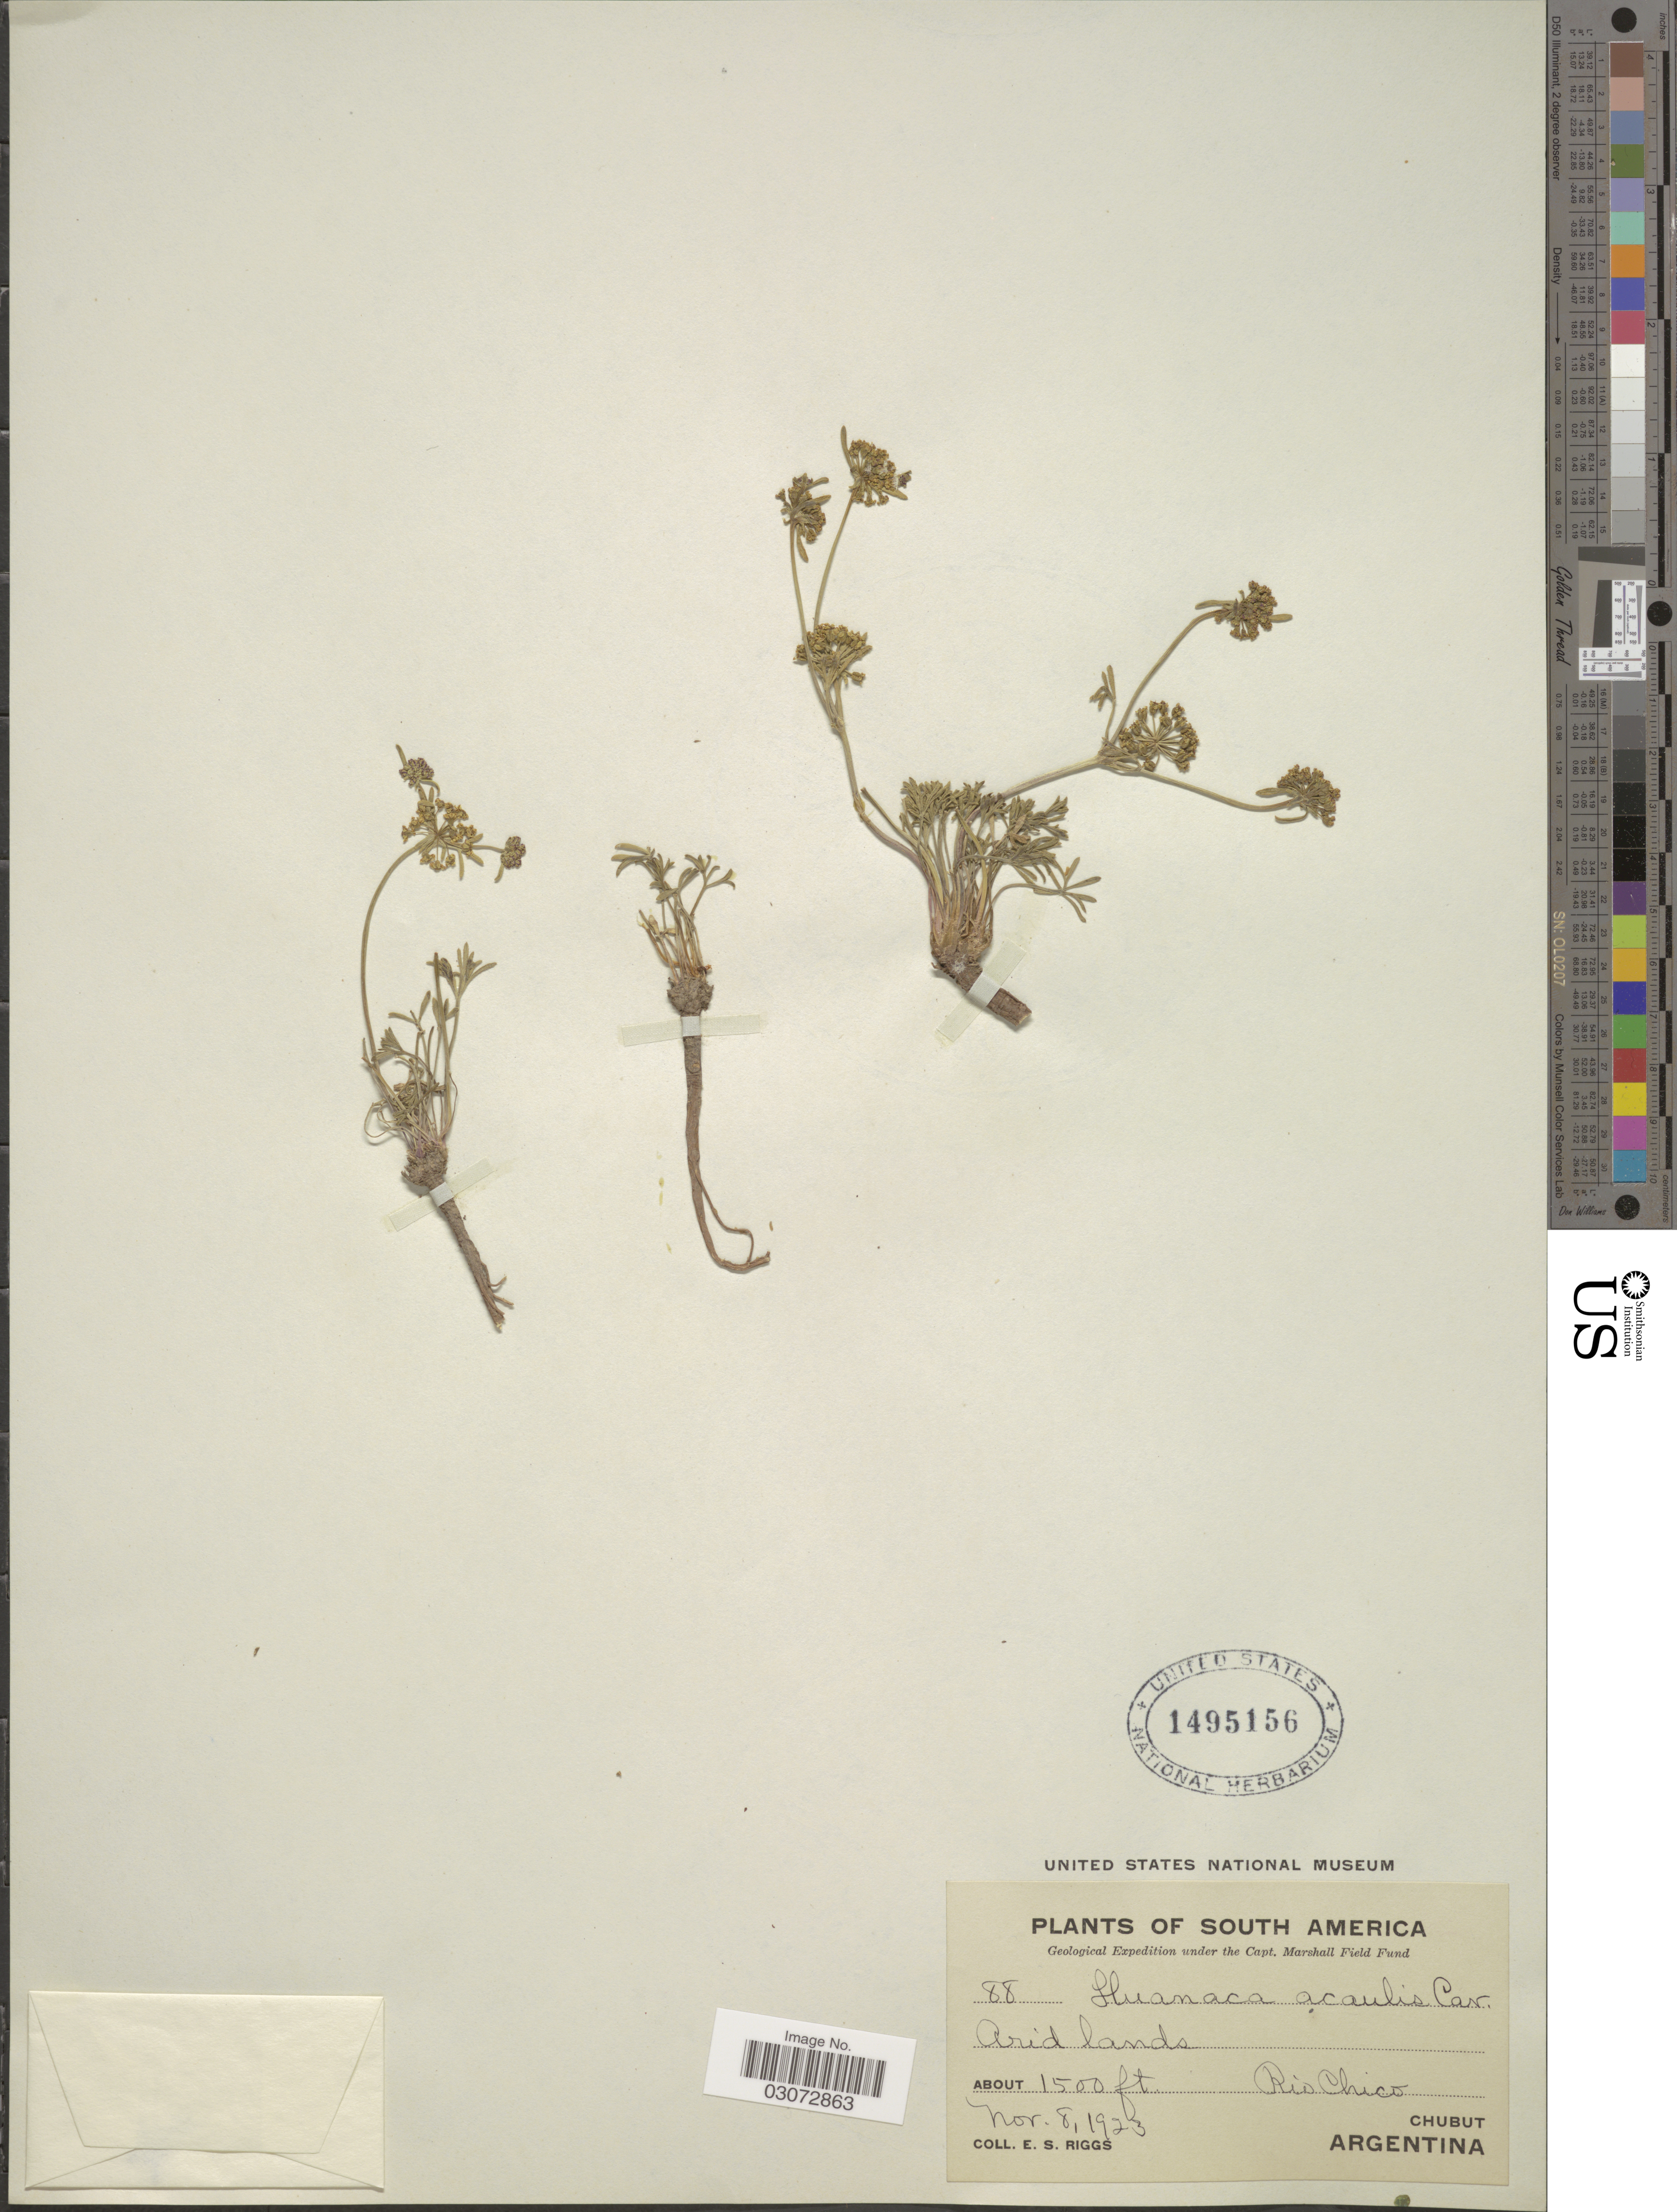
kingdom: Plantae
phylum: Tracheophyta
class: Magnoliopsida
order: Apiales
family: Apiaceae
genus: Huanaca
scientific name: Huanaca acaulis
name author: Cav.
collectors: E. Riggs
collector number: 88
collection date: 1923-11-08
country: Argentina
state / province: Chubut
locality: Rio Chico.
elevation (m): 457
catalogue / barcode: US 1495156